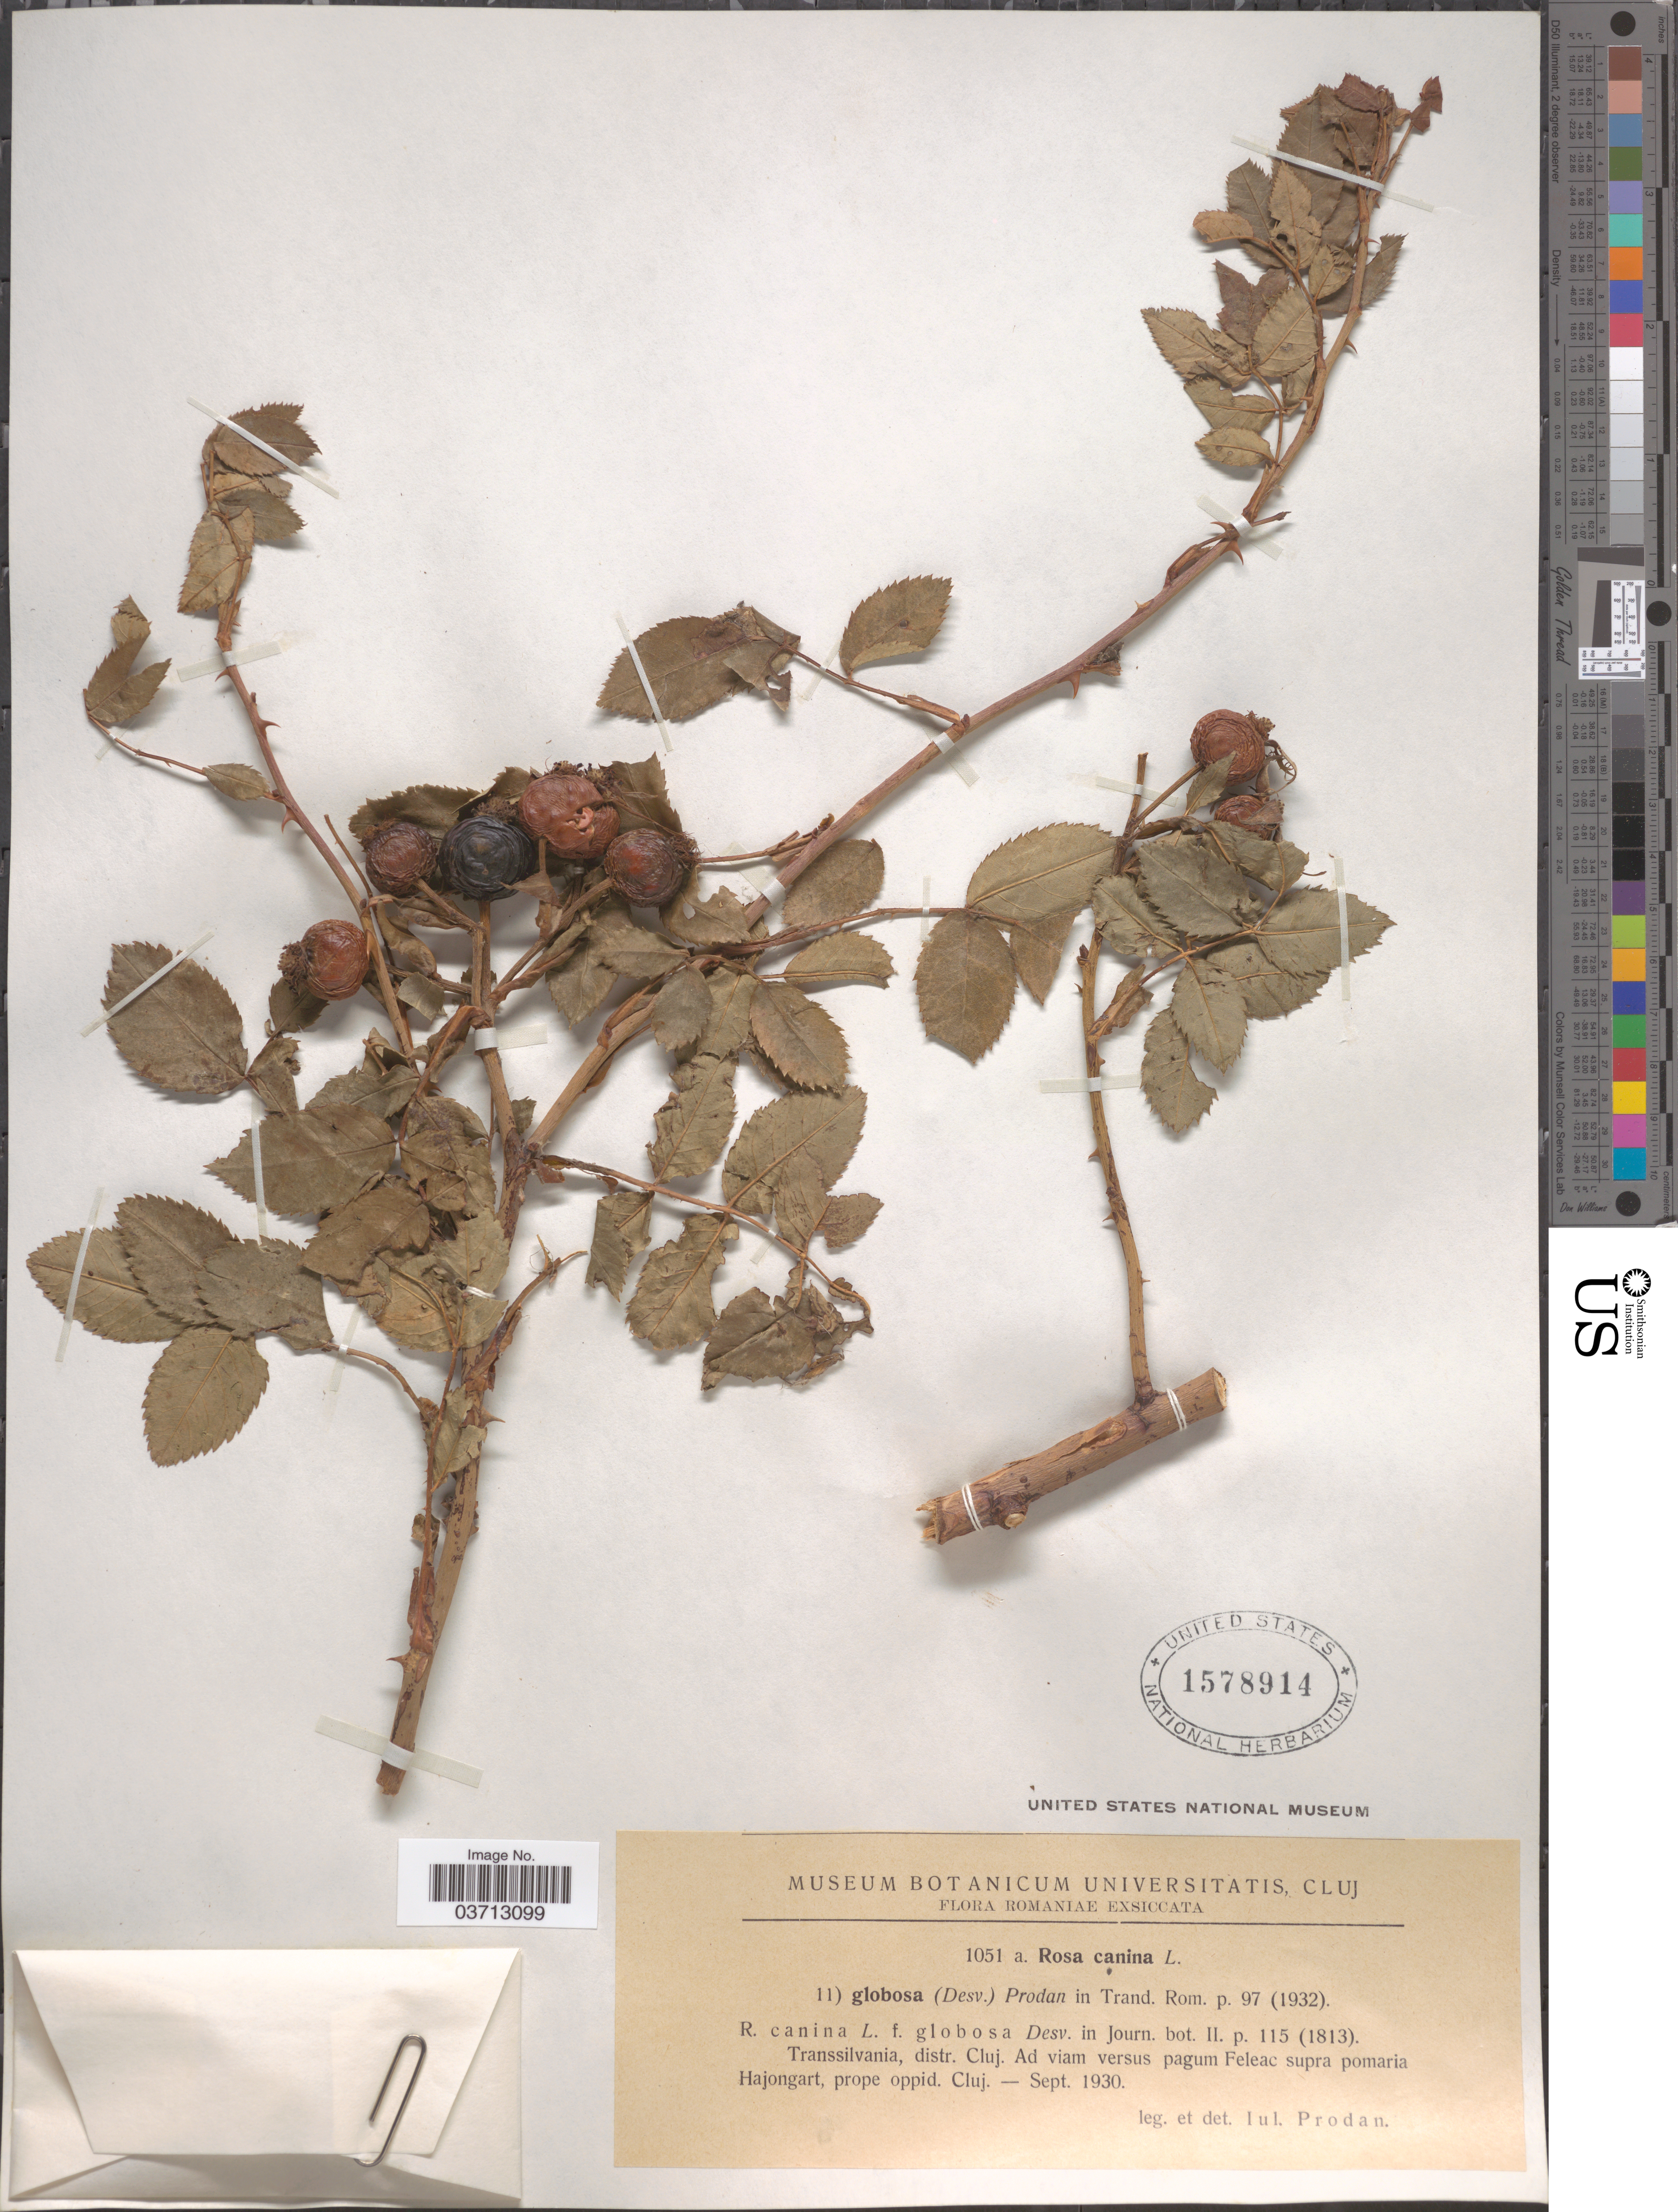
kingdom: Plantae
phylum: Tracheophyta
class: Magnoliopsida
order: Rosales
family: Rosaceae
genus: Rosa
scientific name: Rosa canina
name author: L.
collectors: I. Prodán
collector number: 1051 a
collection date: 1930-09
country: Romania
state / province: Cluj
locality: Transsilvania, distr. Cluj. Ad viam versus pagum Feleac supra pomaria Hajongart, prope oppid Cluj.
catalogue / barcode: US 1578914